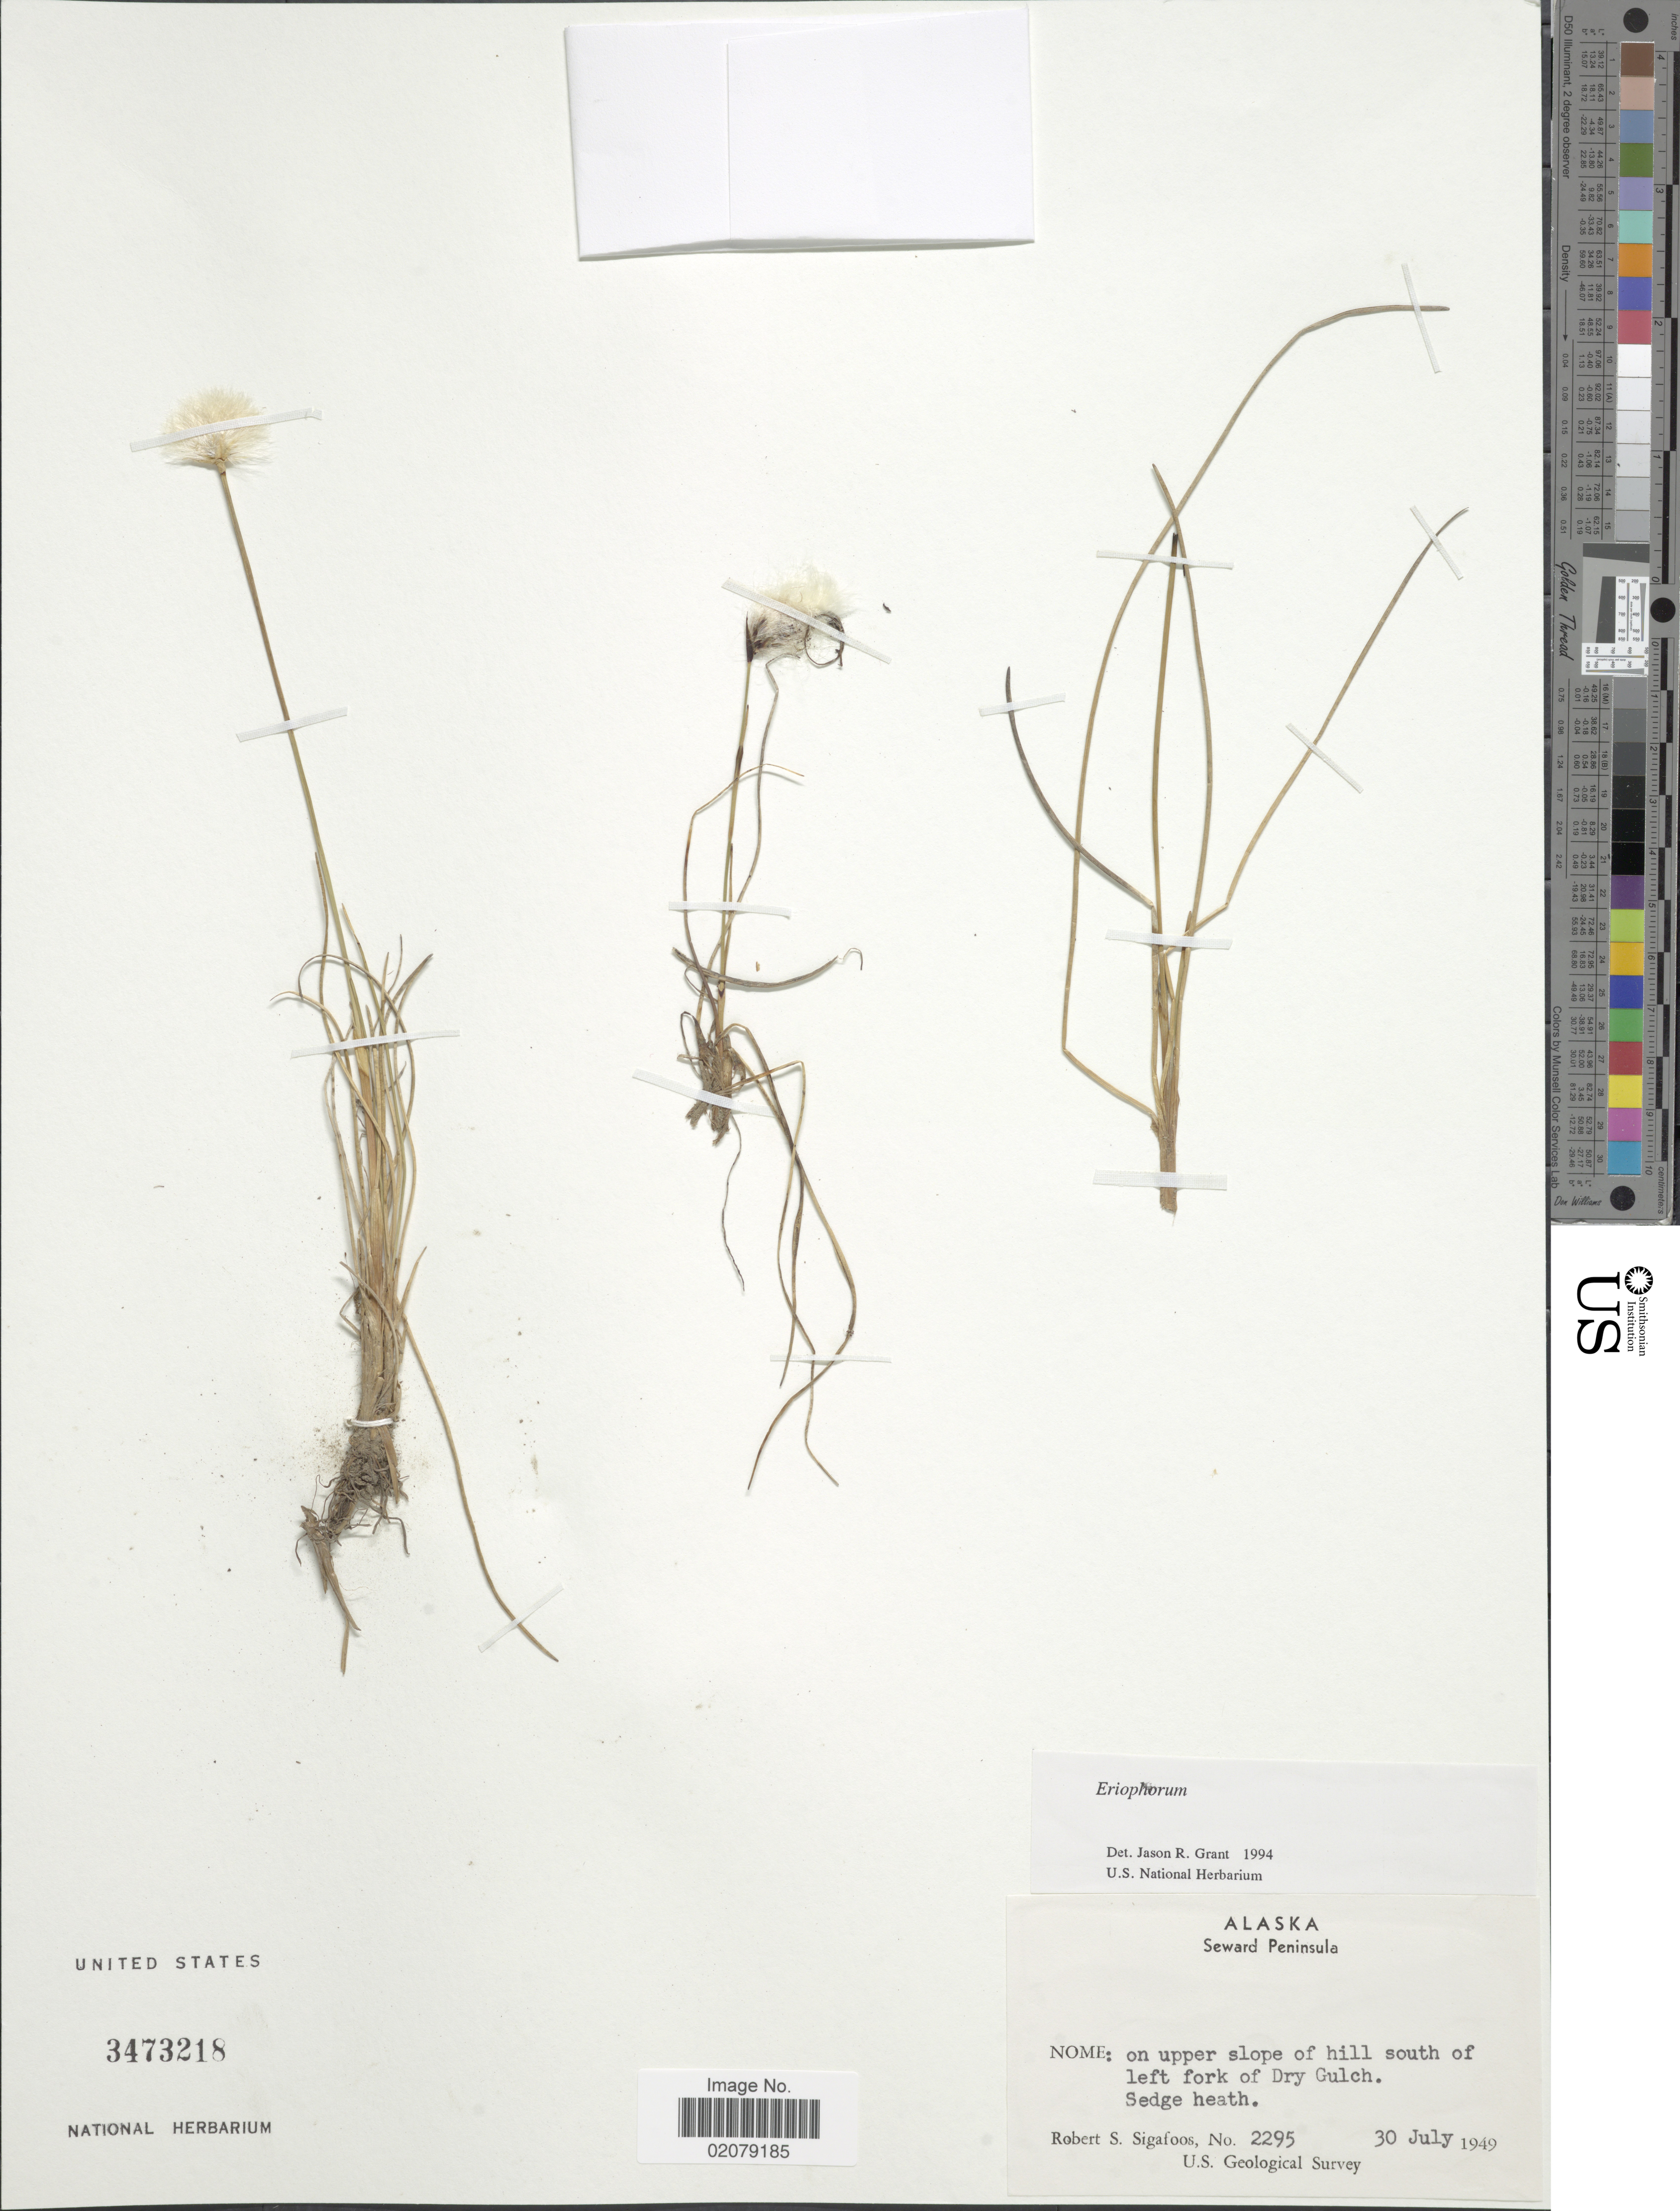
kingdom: Plantae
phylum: Tracheophyta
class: Liliopsida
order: Poales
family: Cyperaceae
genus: Eriophorum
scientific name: Eriophorum sp.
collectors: R. Sigafoos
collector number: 2295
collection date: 1949-07-30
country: United States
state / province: Alaska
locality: Seward Peninsula, Nome: on upper slope of hill south of left fork of Dry Gulch, Sedge heath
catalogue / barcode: US 3473218